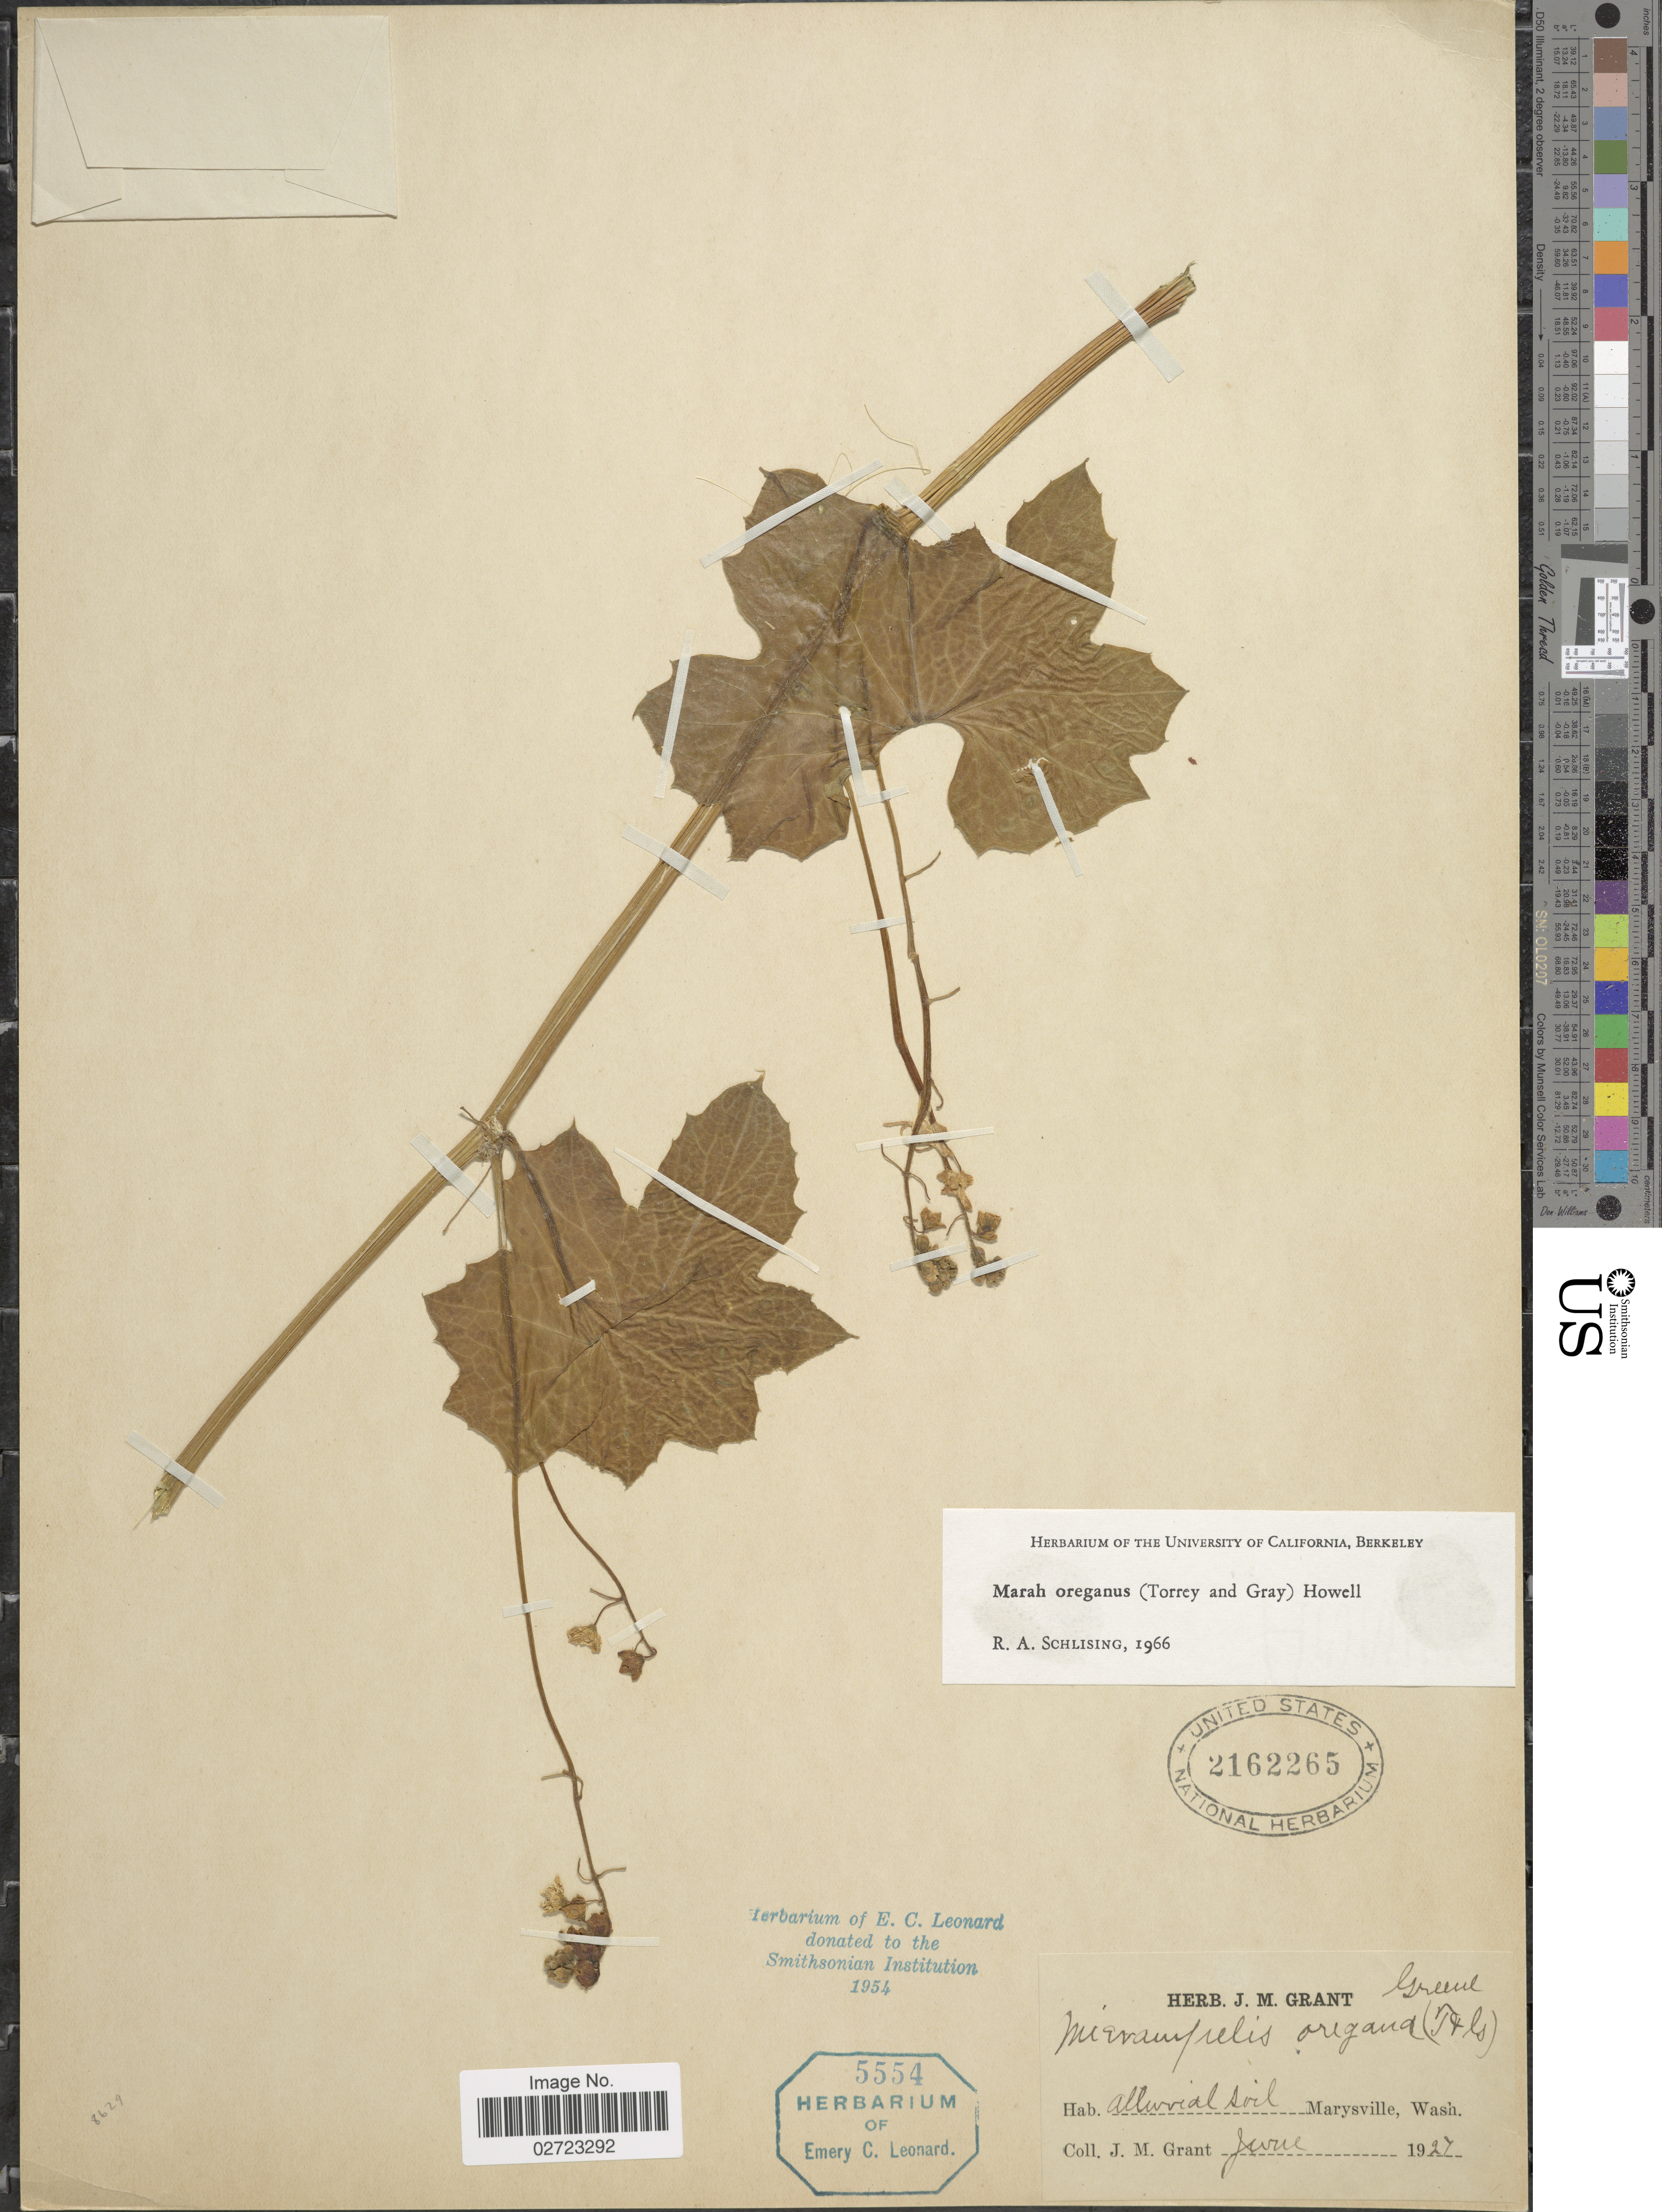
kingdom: Plantae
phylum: Tracheophyta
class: Magnoliopsida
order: Cucurbitales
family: Cucurbitaceae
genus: Marah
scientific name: Marah oregana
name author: (Torr. & A. Gray) Howell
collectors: J. M. Grant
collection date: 1927-06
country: United States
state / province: Washington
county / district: Snohomish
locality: Alluvial soil, Marysville.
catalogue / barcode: US 2162265